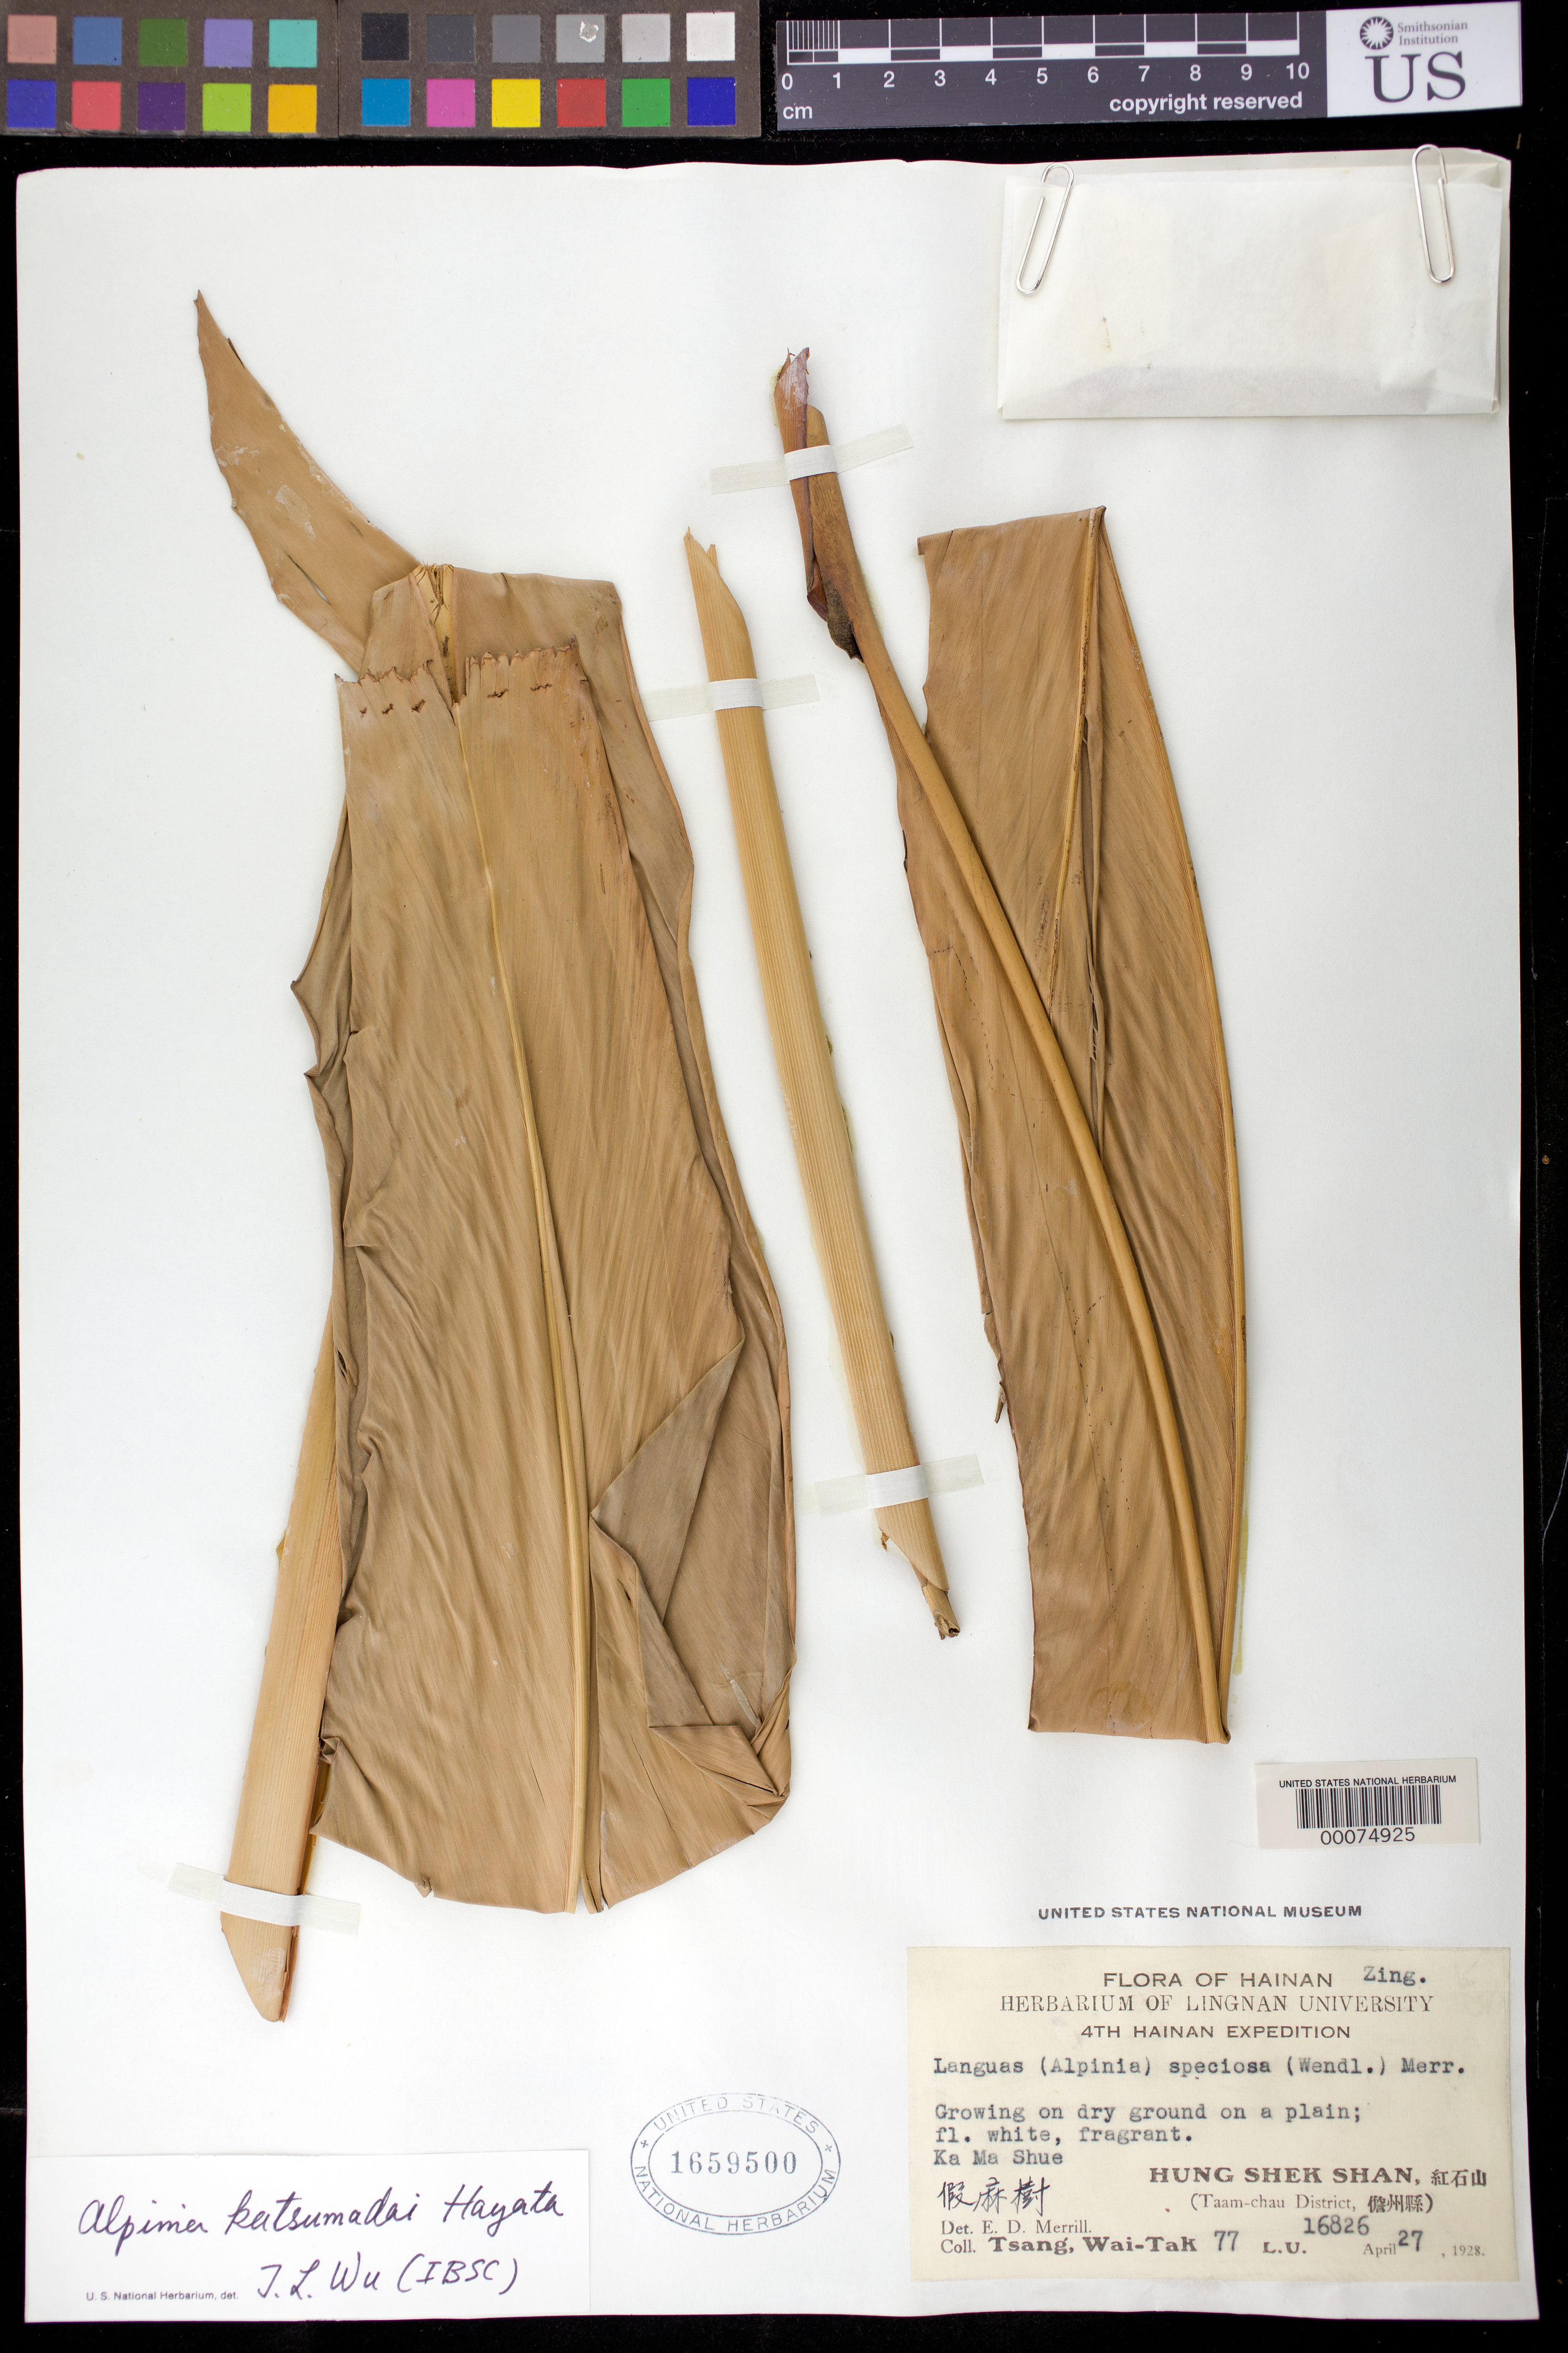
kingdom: Plantae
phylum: Tracheophyta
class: Liliopsida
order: Zingiberales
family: Zingiberaceae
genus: Alpinia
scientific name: Alpinia katsumadai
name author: Hayata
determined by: Wu, Te-Ling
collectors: W. T. Tsang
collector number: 77 / L.u. 16826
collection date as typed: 27 Apr 1928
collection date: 1928-04-27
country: China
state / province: Hainan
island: Hainan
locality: Hung shek shan, taam-chau district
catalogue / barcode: US 1659500